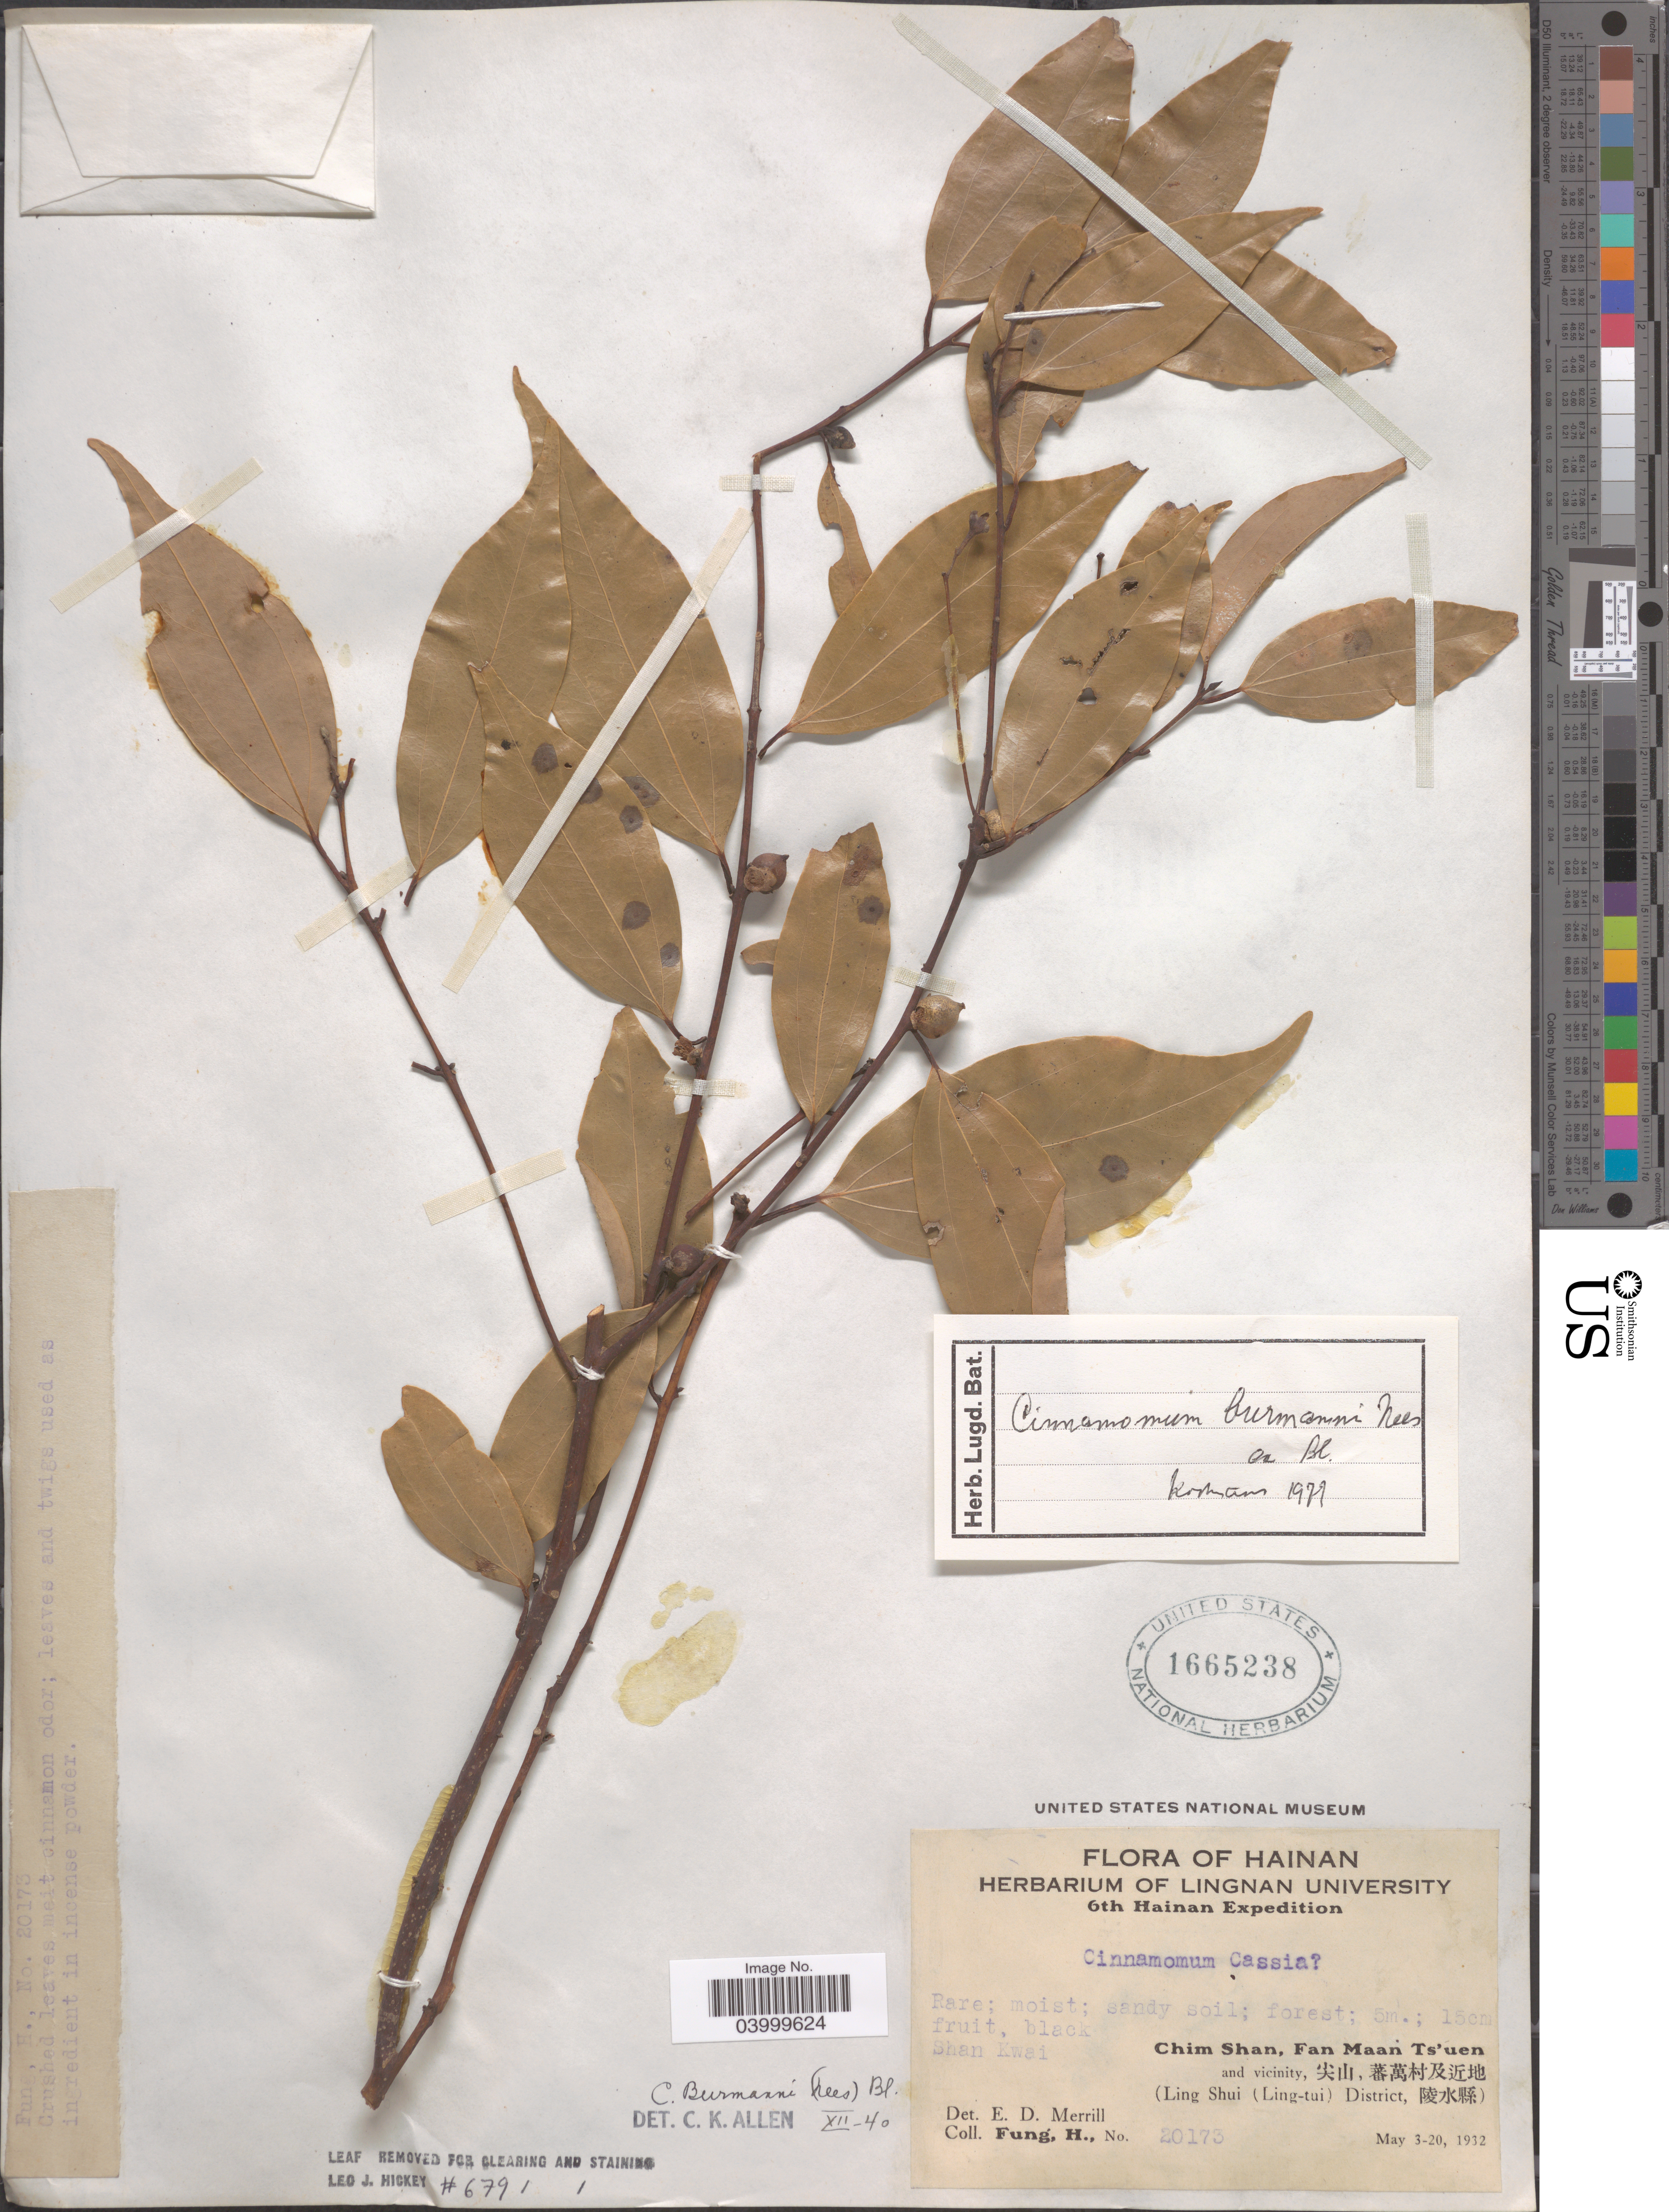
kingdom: Plantae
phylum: Tracheophyta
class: Magnoliopsida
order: Laurales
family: Lauraceae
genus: Cinnamomum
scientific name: Cinnamomum burmannii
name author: (Nees & T. Nees) Blume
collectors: H. Fung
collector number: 20173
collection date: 1932-05-03/1932-05-20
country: China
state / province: Hainan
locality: Shan Kwai. Chim Shan, Fan Maan Ts'uen and vicinity, X. (Ling Shui (Ling-tui) District,X).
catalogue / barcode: US 1665238